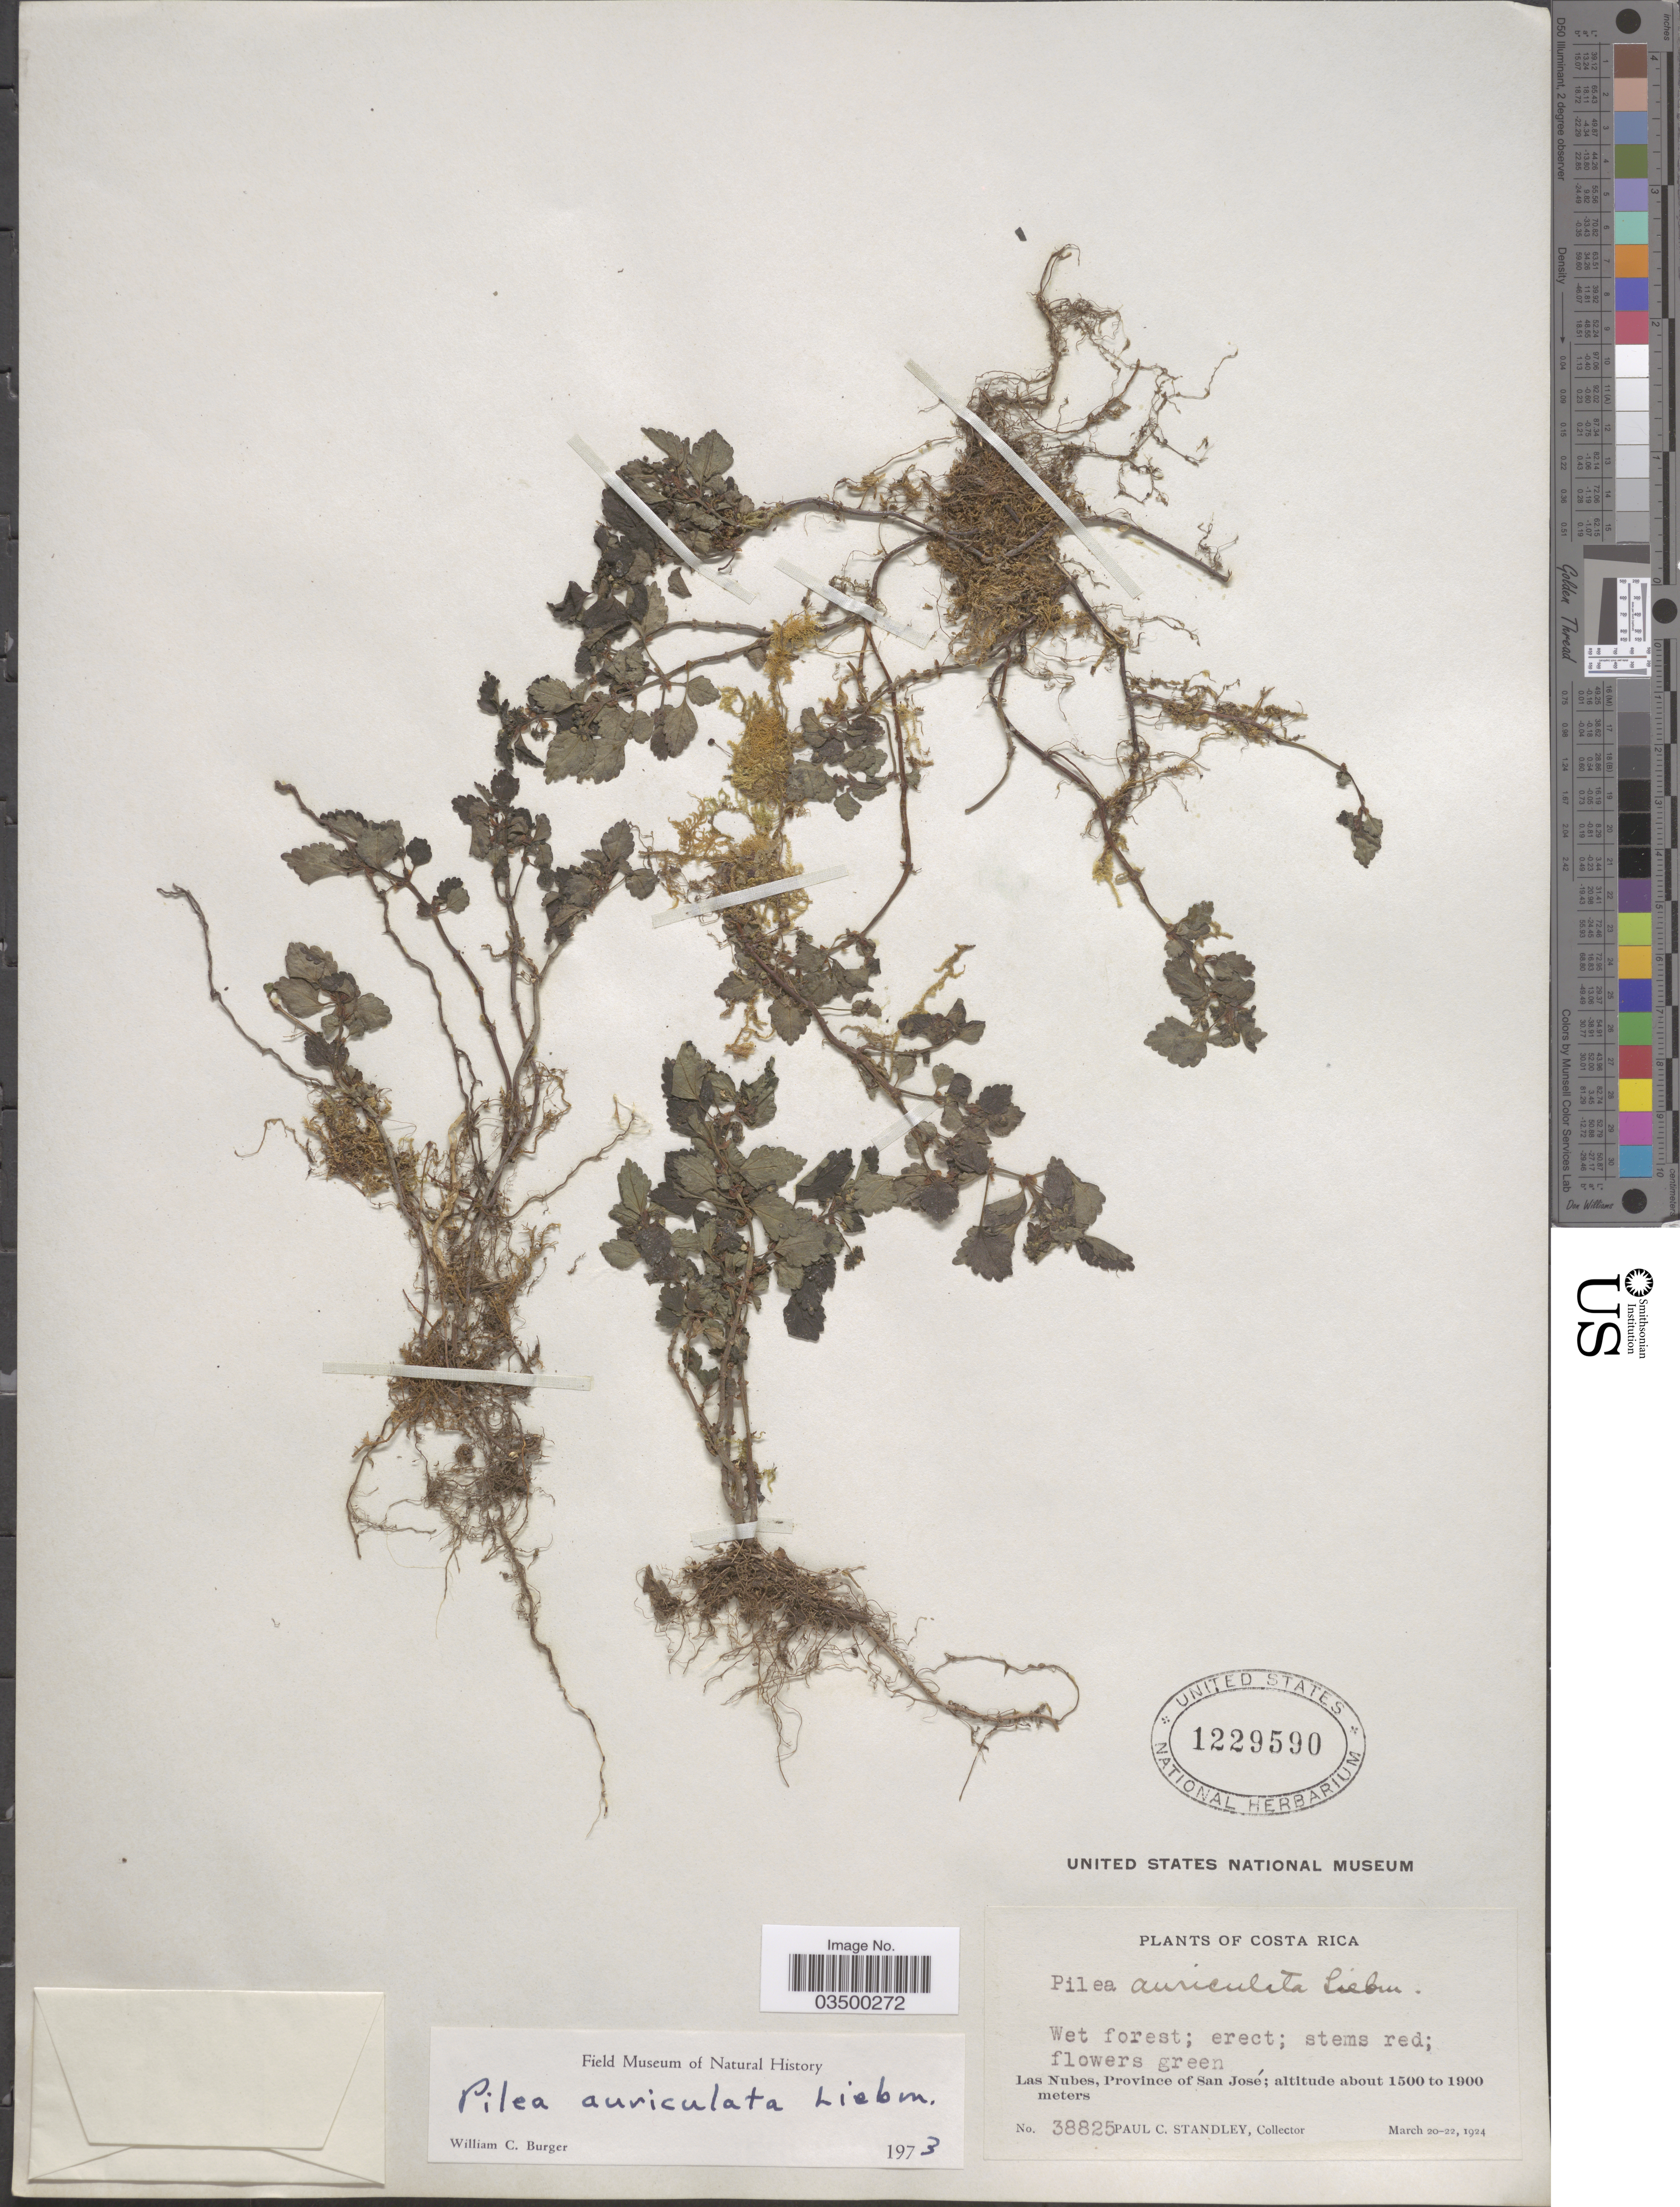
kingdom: Plantae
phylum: Tracheophyta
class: Magnoliopsida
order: Rosales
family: Urticaceae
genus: Pilea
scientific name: Pilea auriculata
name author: Liebm.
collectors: P. C. Standley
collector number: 38825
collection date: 1924-03-20/1924-03-22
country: Costa Rica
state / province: San José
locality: Las Nubes.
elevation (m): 1500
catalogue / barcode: US 1229590